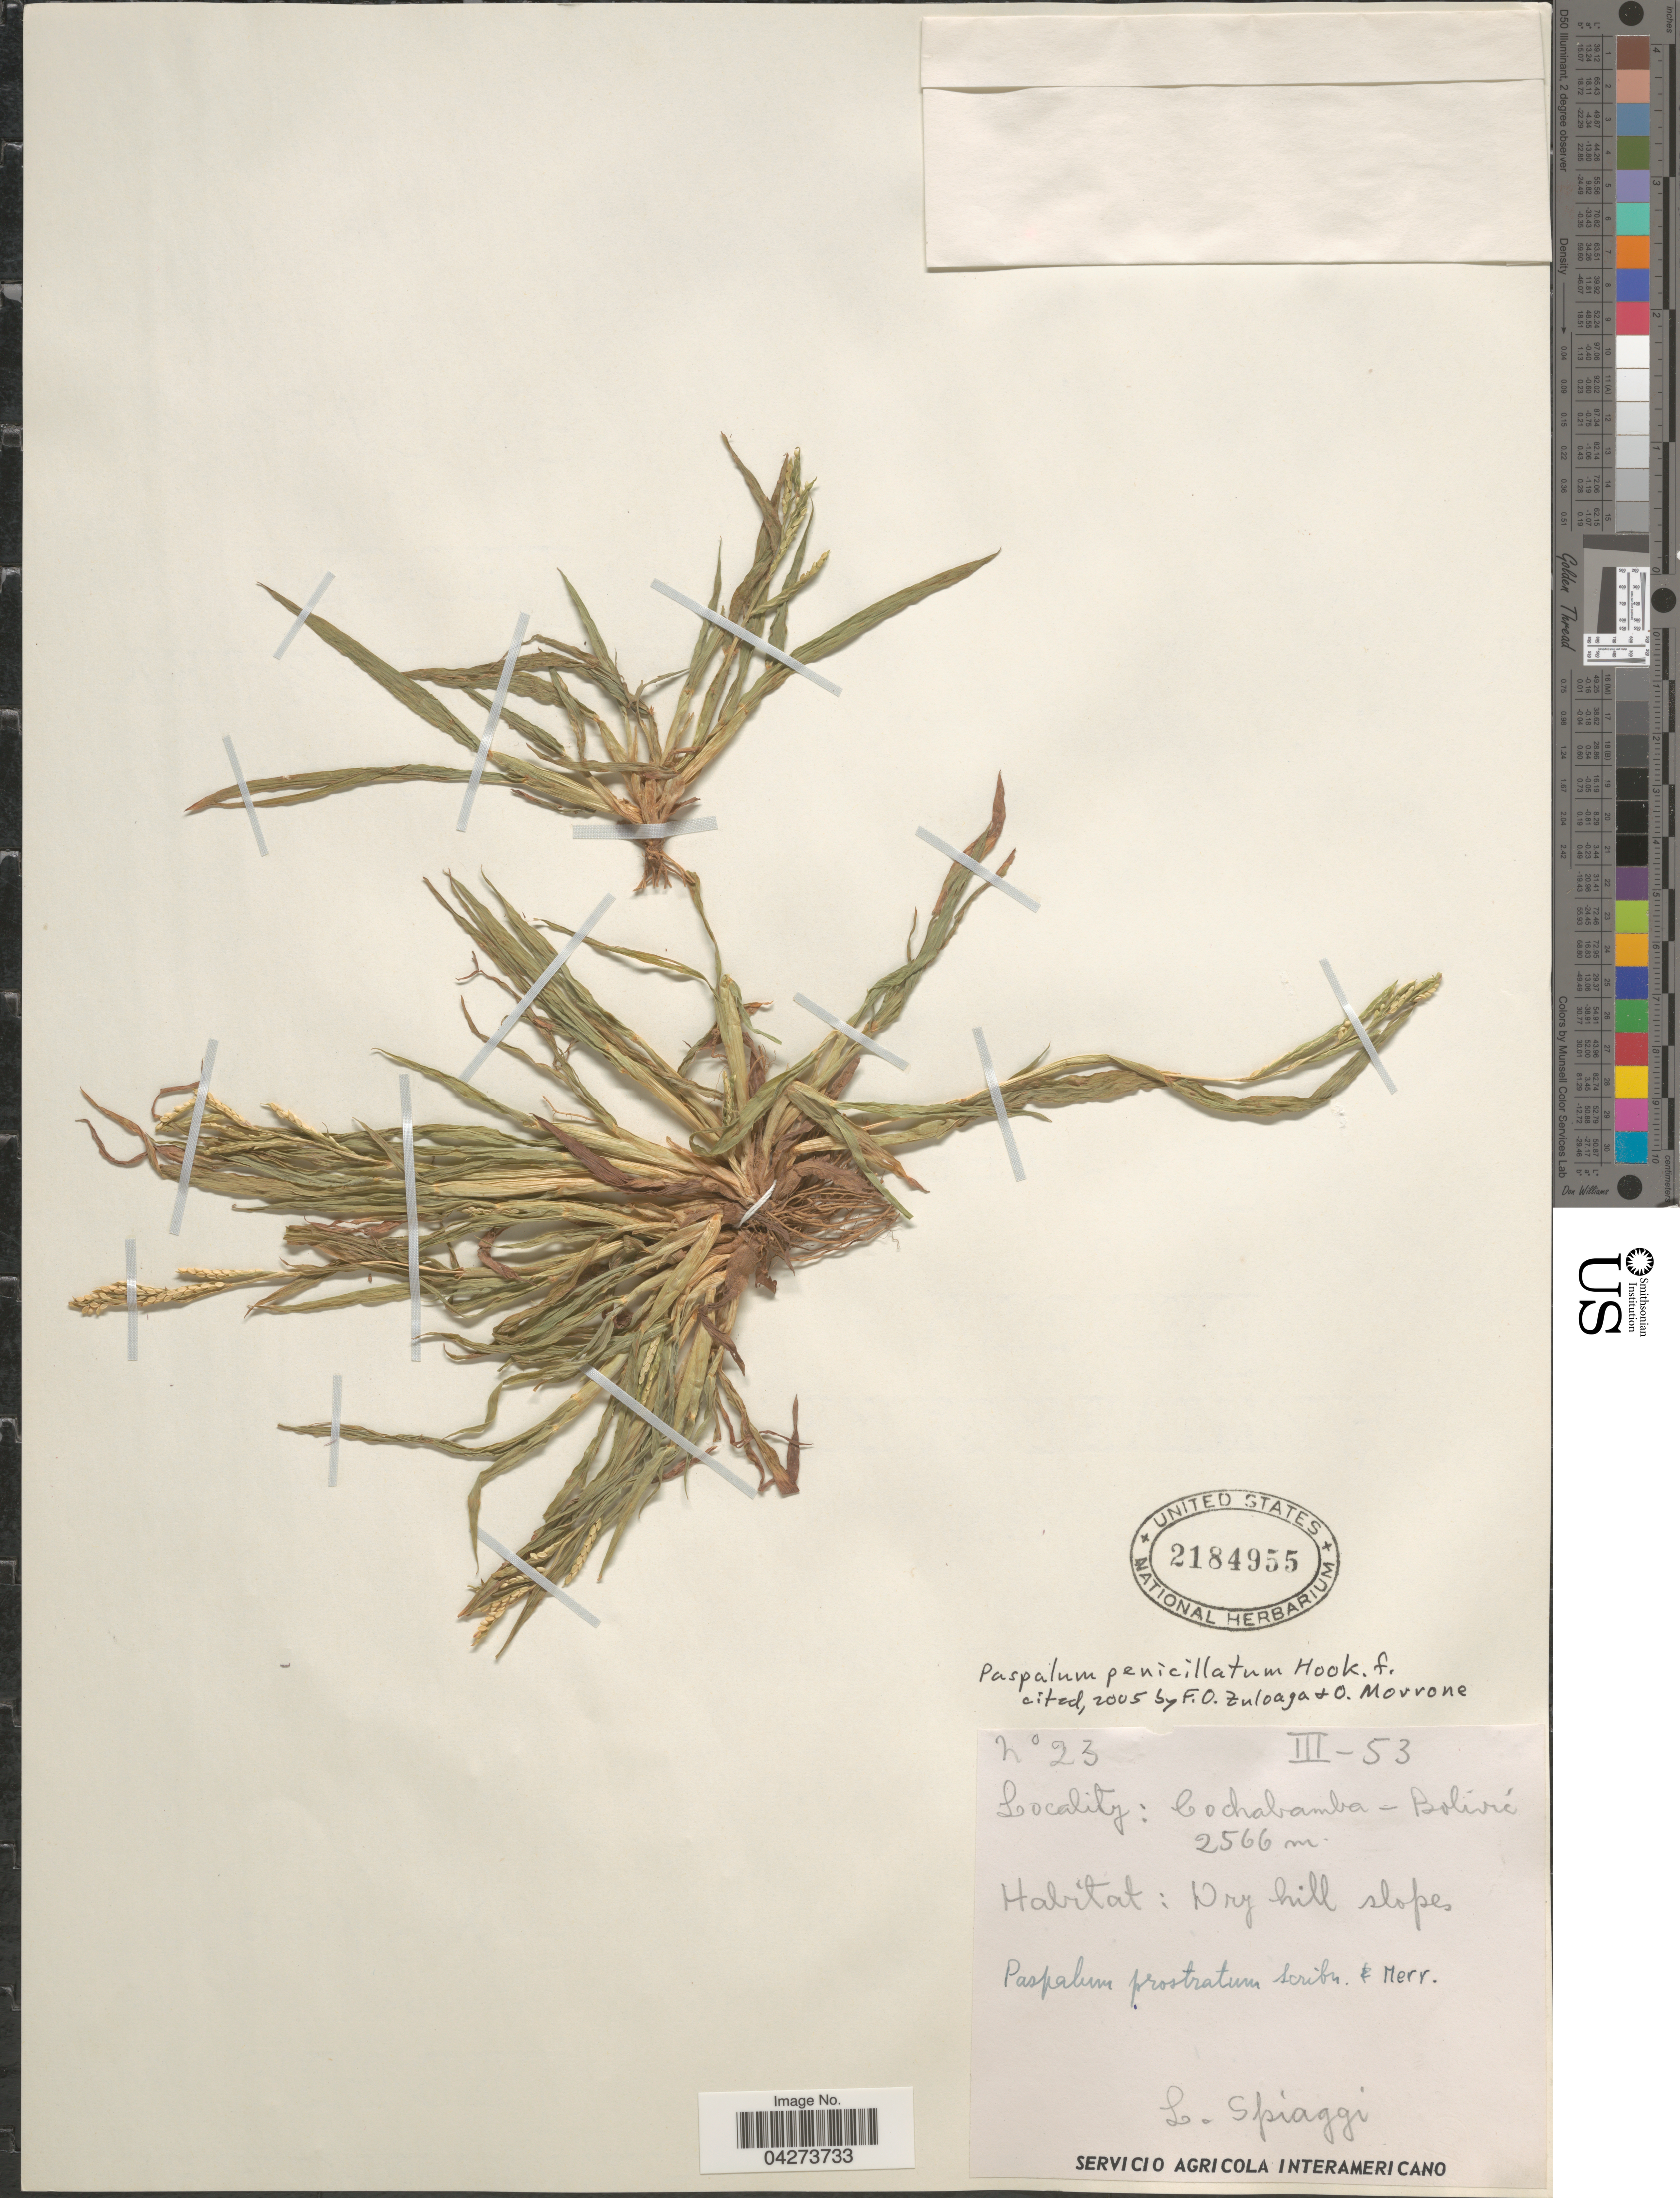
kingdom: Plantae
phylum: Tracheophyta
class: Liliopsida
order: Poales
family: Poaceae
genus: Paspalum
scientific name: Paspalum penicillatum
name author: Hook. f.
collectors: L. Spiaggi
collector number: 23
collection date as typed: Transcribed d/m/y: /3/53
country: Bolivia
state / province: Cochabamba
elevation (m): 2566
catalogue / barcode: US 2184955